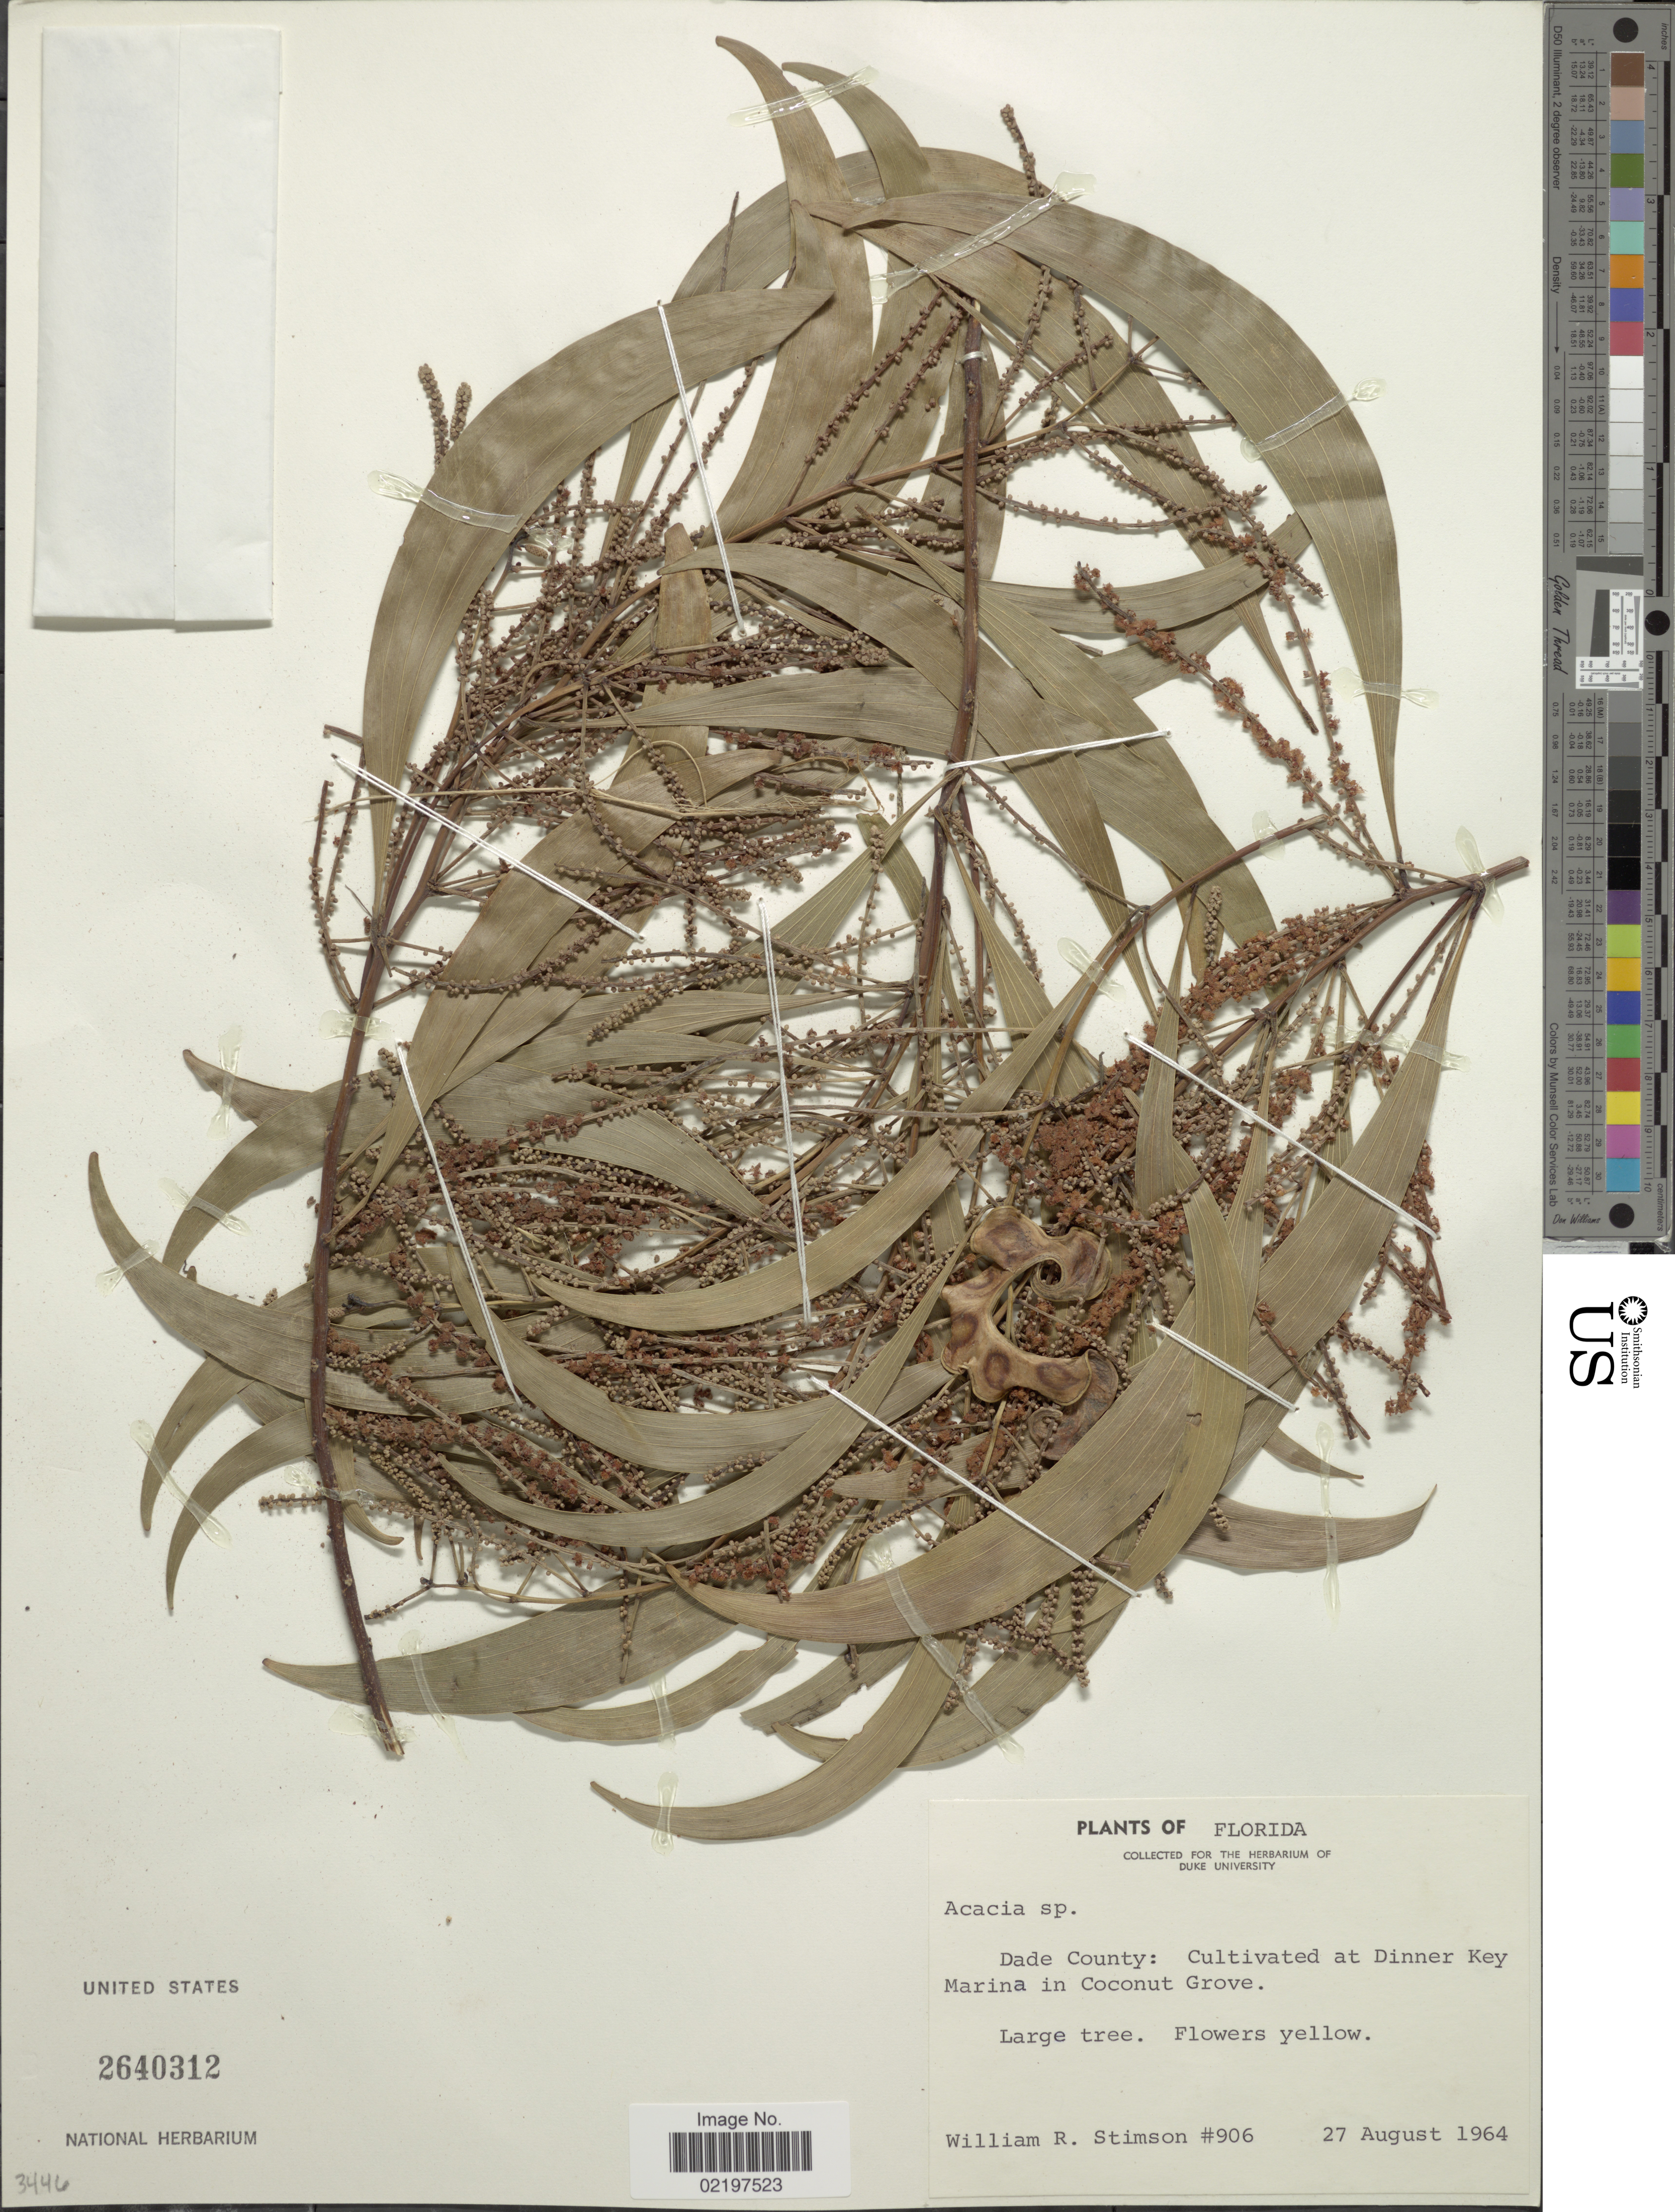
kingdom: Plantae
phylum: Tracheophyta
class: Magnoliopsida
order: Fabales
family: Fabaceae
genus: Acacia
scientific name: Acacia auriculiformis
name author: A. Cunn. ex Benth.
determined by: Strong, Mark T., (BOT), Smithsonian Institution - National Museum of Natural History (UNITED STATES)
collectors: W. R. Stimson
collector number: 906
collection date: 1964-08-27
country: United States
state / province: Florida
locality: Dade County: at Dinner Key marina in Coconut Grove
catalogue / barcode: US 2640312